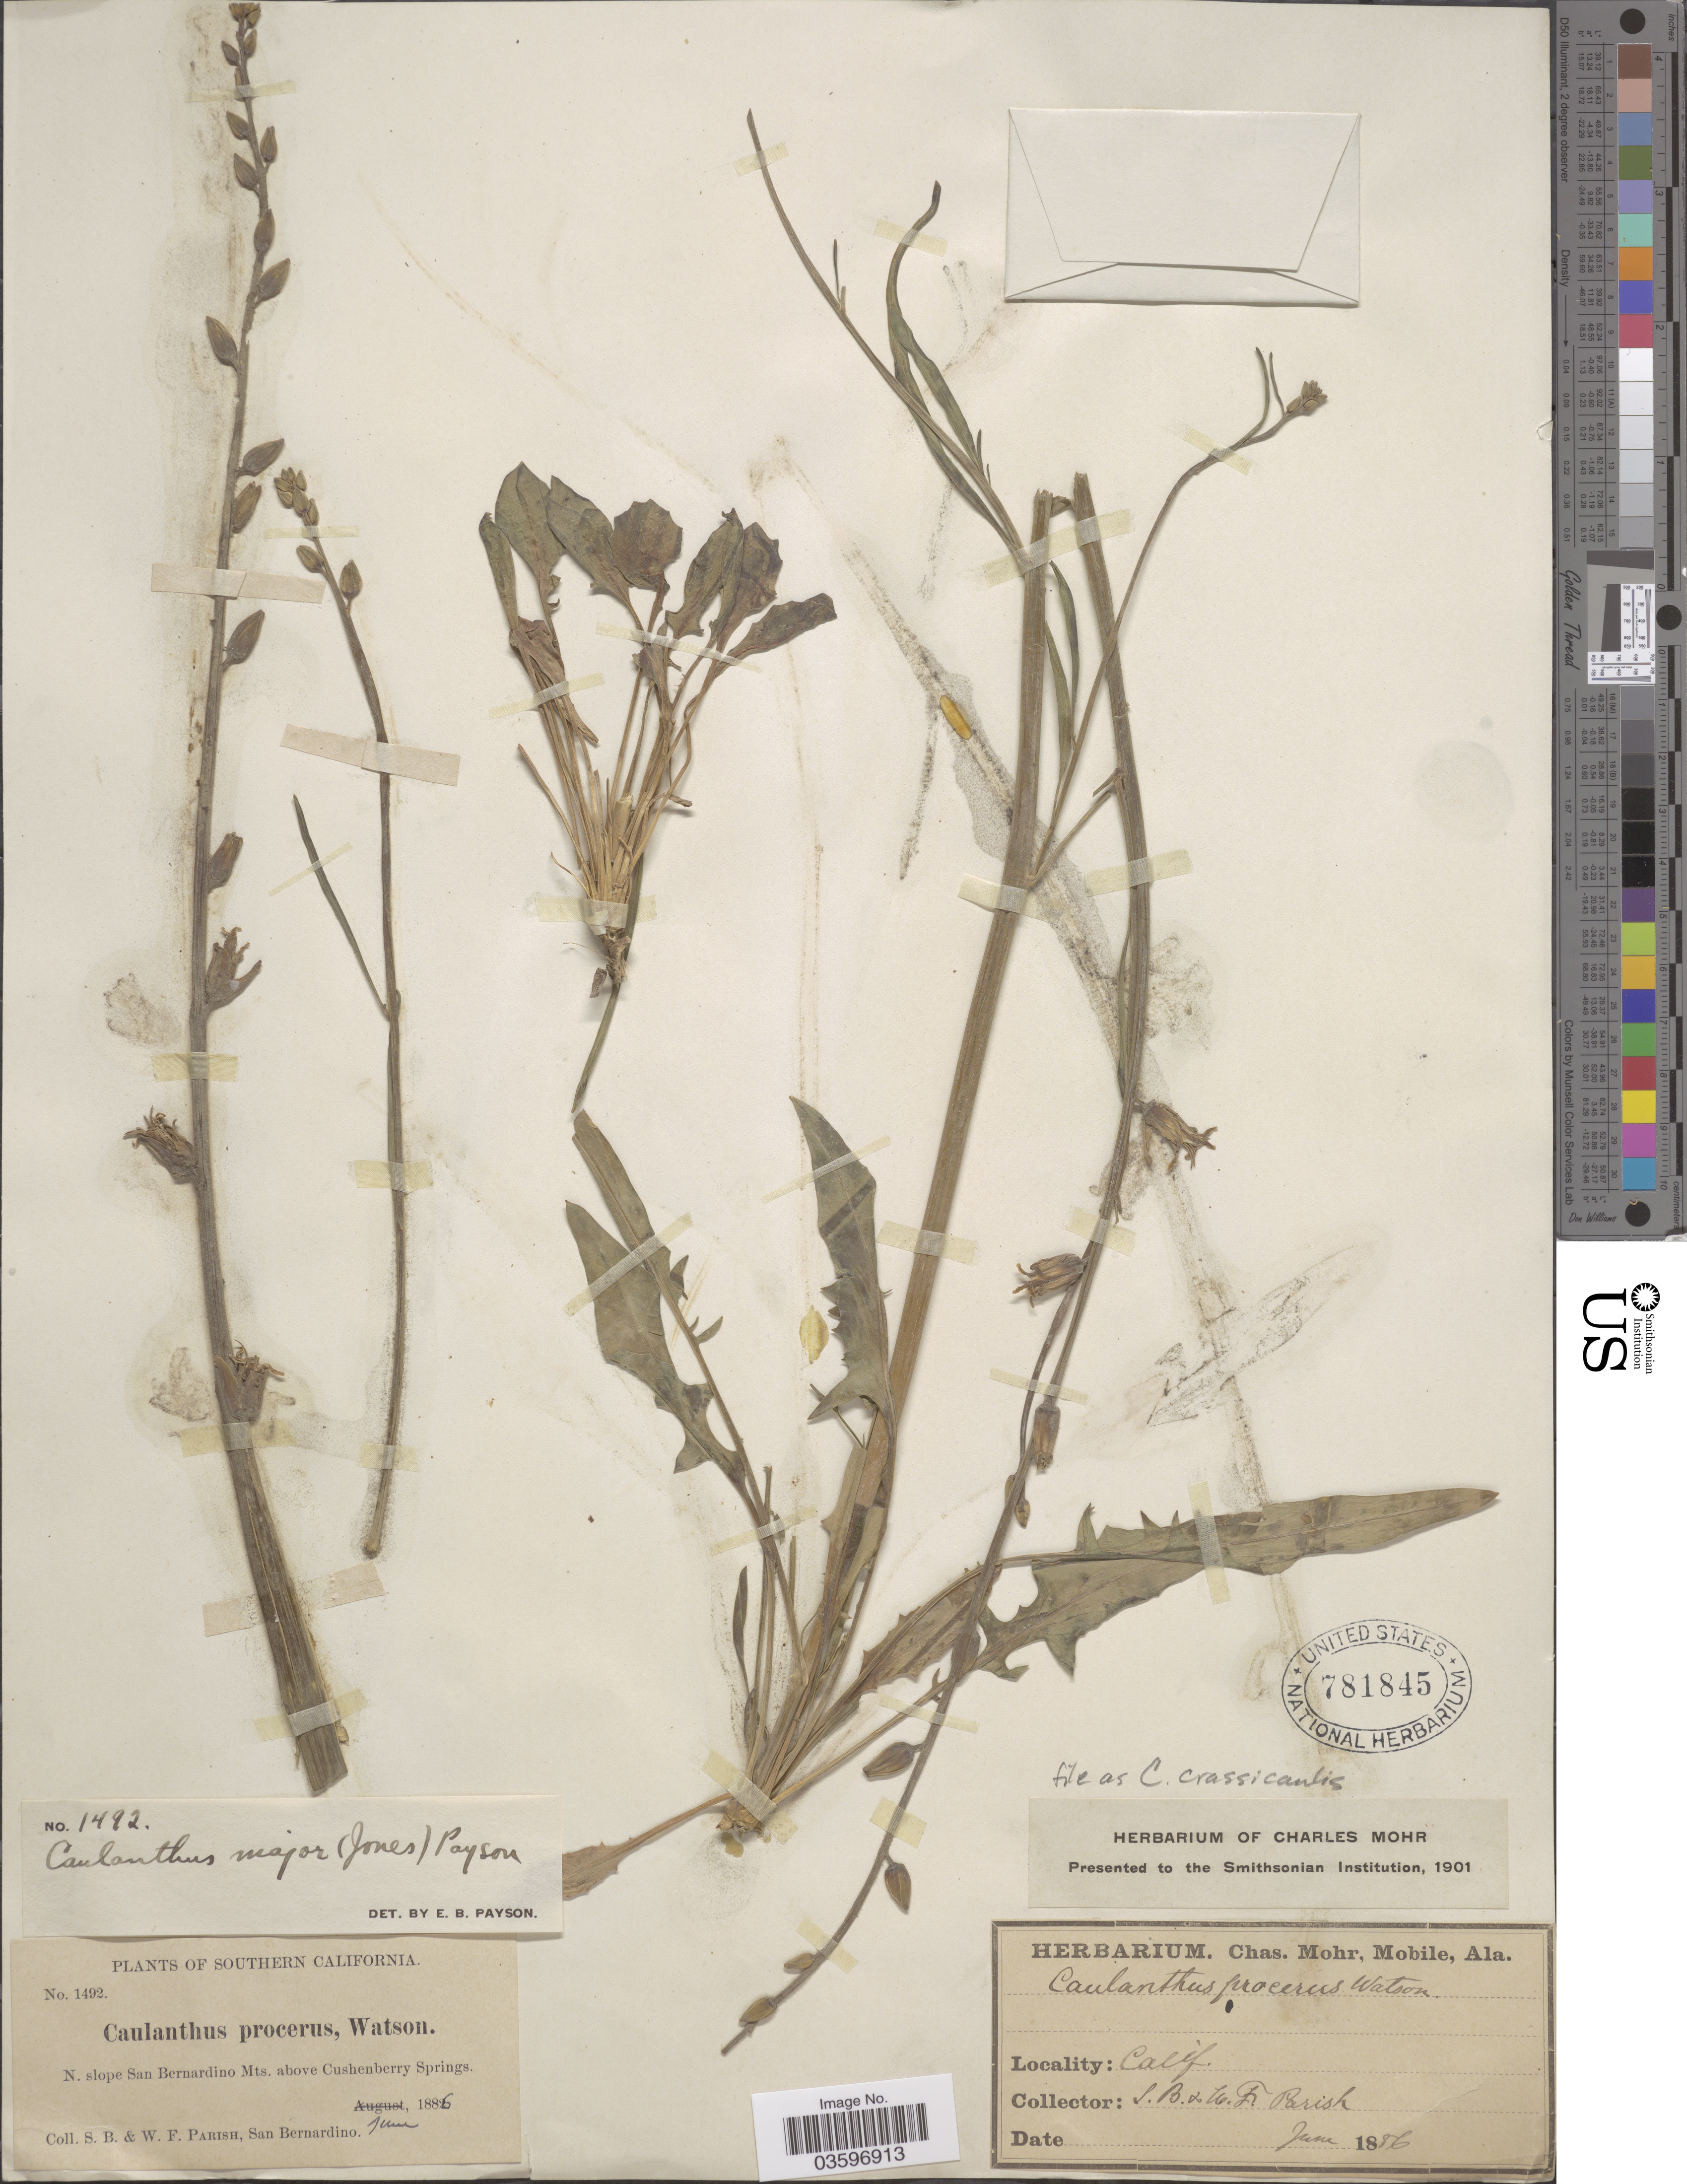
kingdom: Plantae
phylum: Tracheophyta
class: Magnoliopsida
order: Brassicales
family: Brassicaceae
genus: Caulanthus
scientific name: Caulanthus crassicaulis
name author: S. Watson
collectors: S. B. Parish & W. F. Parish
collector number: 1492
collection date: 1886-06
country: United States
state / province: California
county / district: San Bernardino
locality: Southern California. N. slope San Bernardino Mts. above Cushenberry Springs.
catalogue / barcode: US 781845